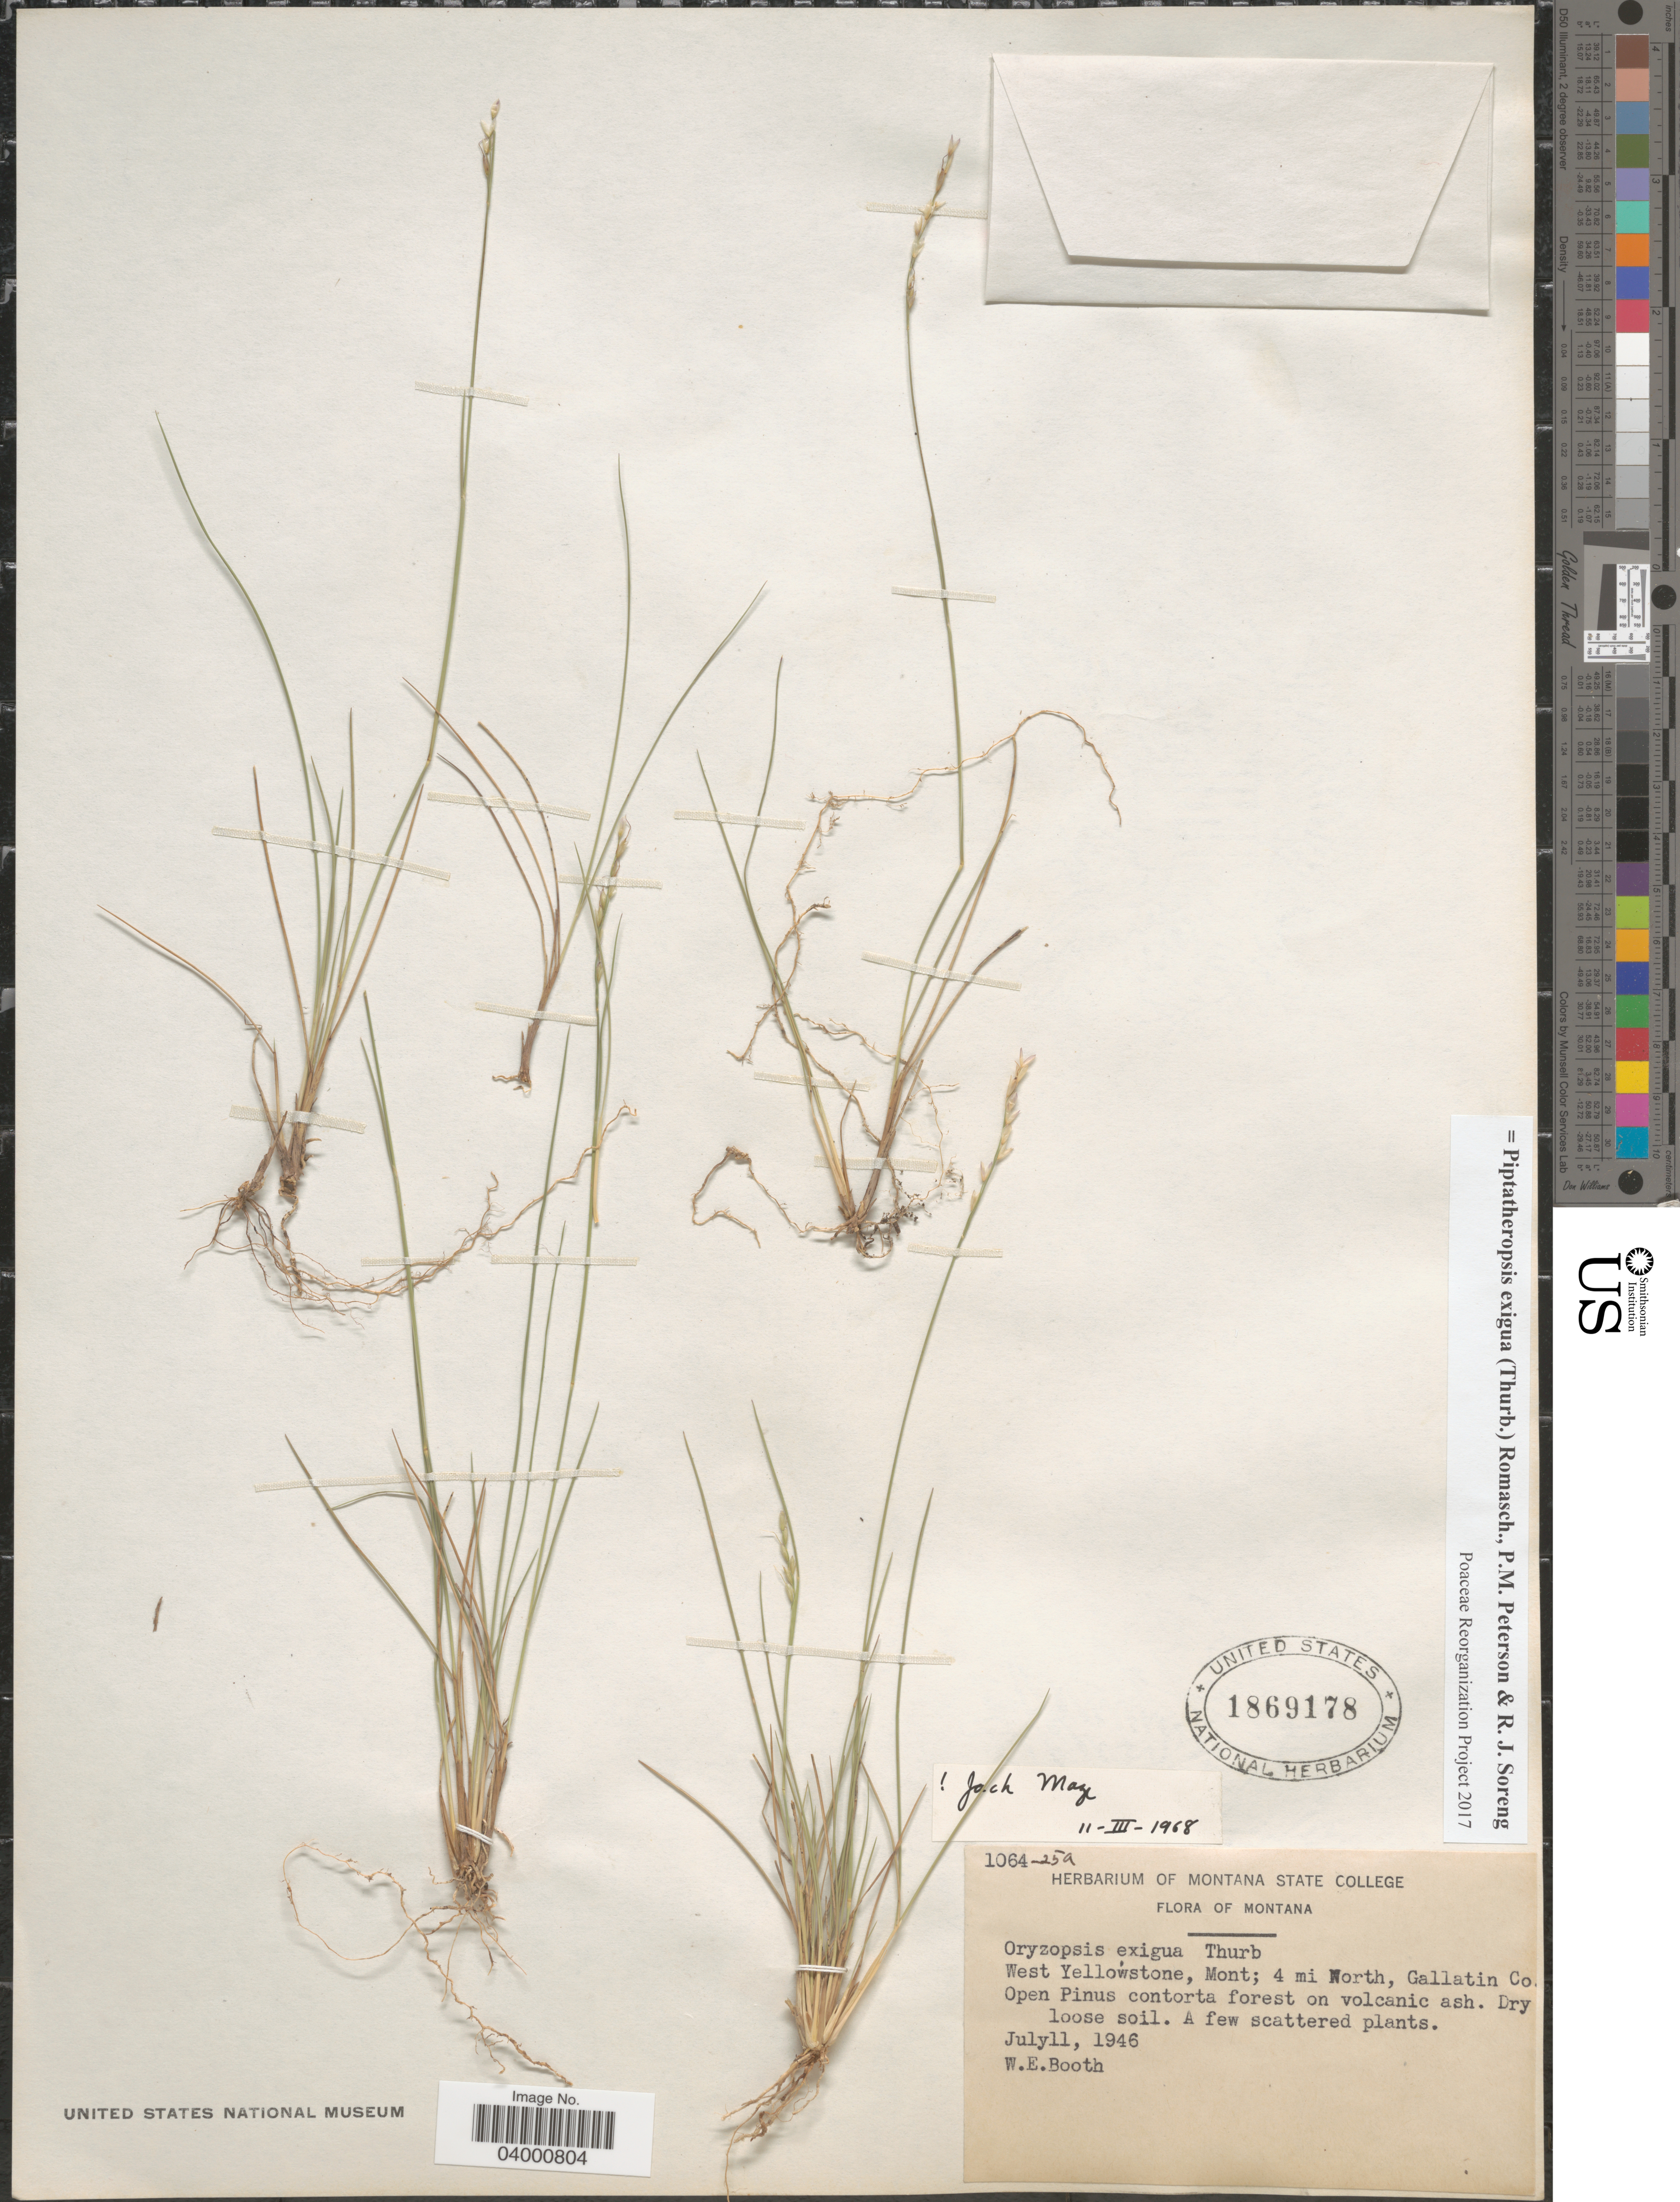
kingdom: Plantae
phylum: Tracheophyta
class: Liliopsida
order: Poales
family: Poaceae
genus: Piptatheropsis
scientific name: Piptatheropsis exigua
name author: (Thurb.) Romasch. et al.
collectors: W. Booth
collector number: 1064-25a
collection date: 1946-07-11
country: United States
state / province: Montana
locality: West Yellowstone, Mont; 4 mi North, Gallatin Co. Open Pinus contorta forest on volcanic ash.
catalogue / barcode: US 1869178